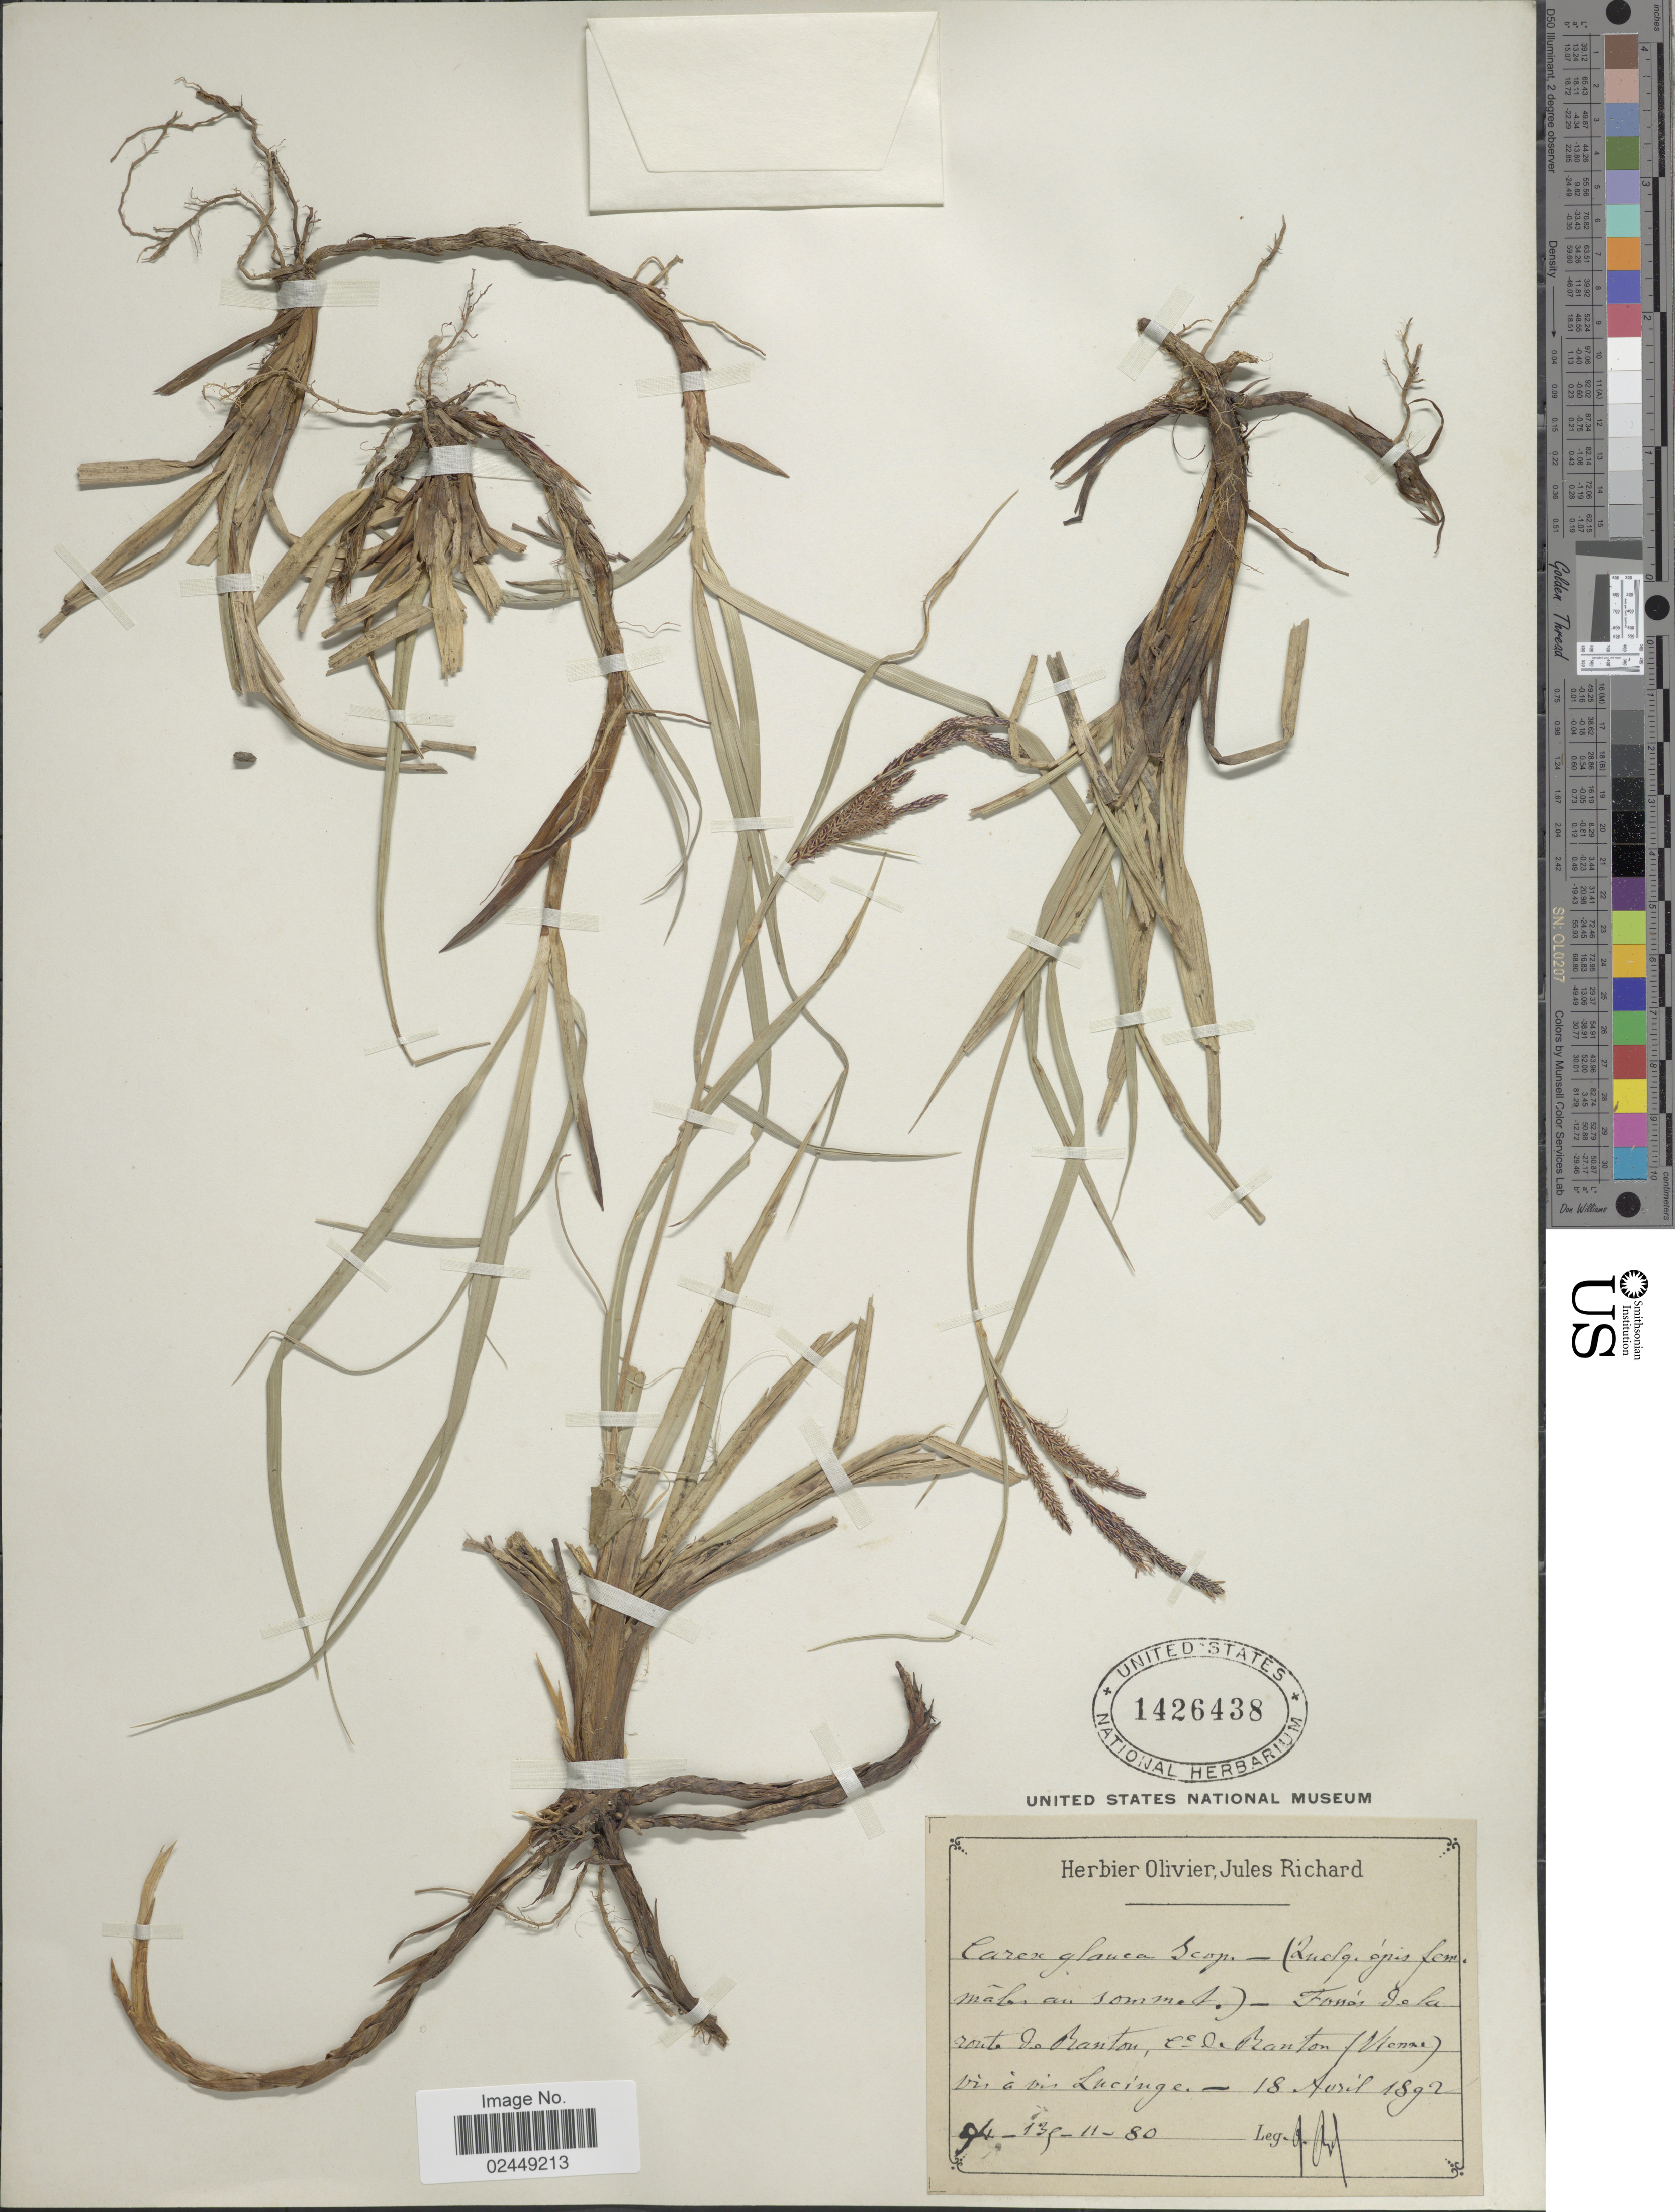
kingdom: Plantae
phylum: Tracheophyta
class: Liliopsida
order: Poales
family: Cyperaceae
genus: Carex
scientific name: Carex flacca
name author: Schreb.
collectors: A. Richard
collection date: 1892-04-18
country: France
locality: Mäles au sommet - Fosses de la route de Banton, el de Banton (Vienne) vis a vis Lucinge [interpreted]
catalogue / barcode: US 1426438